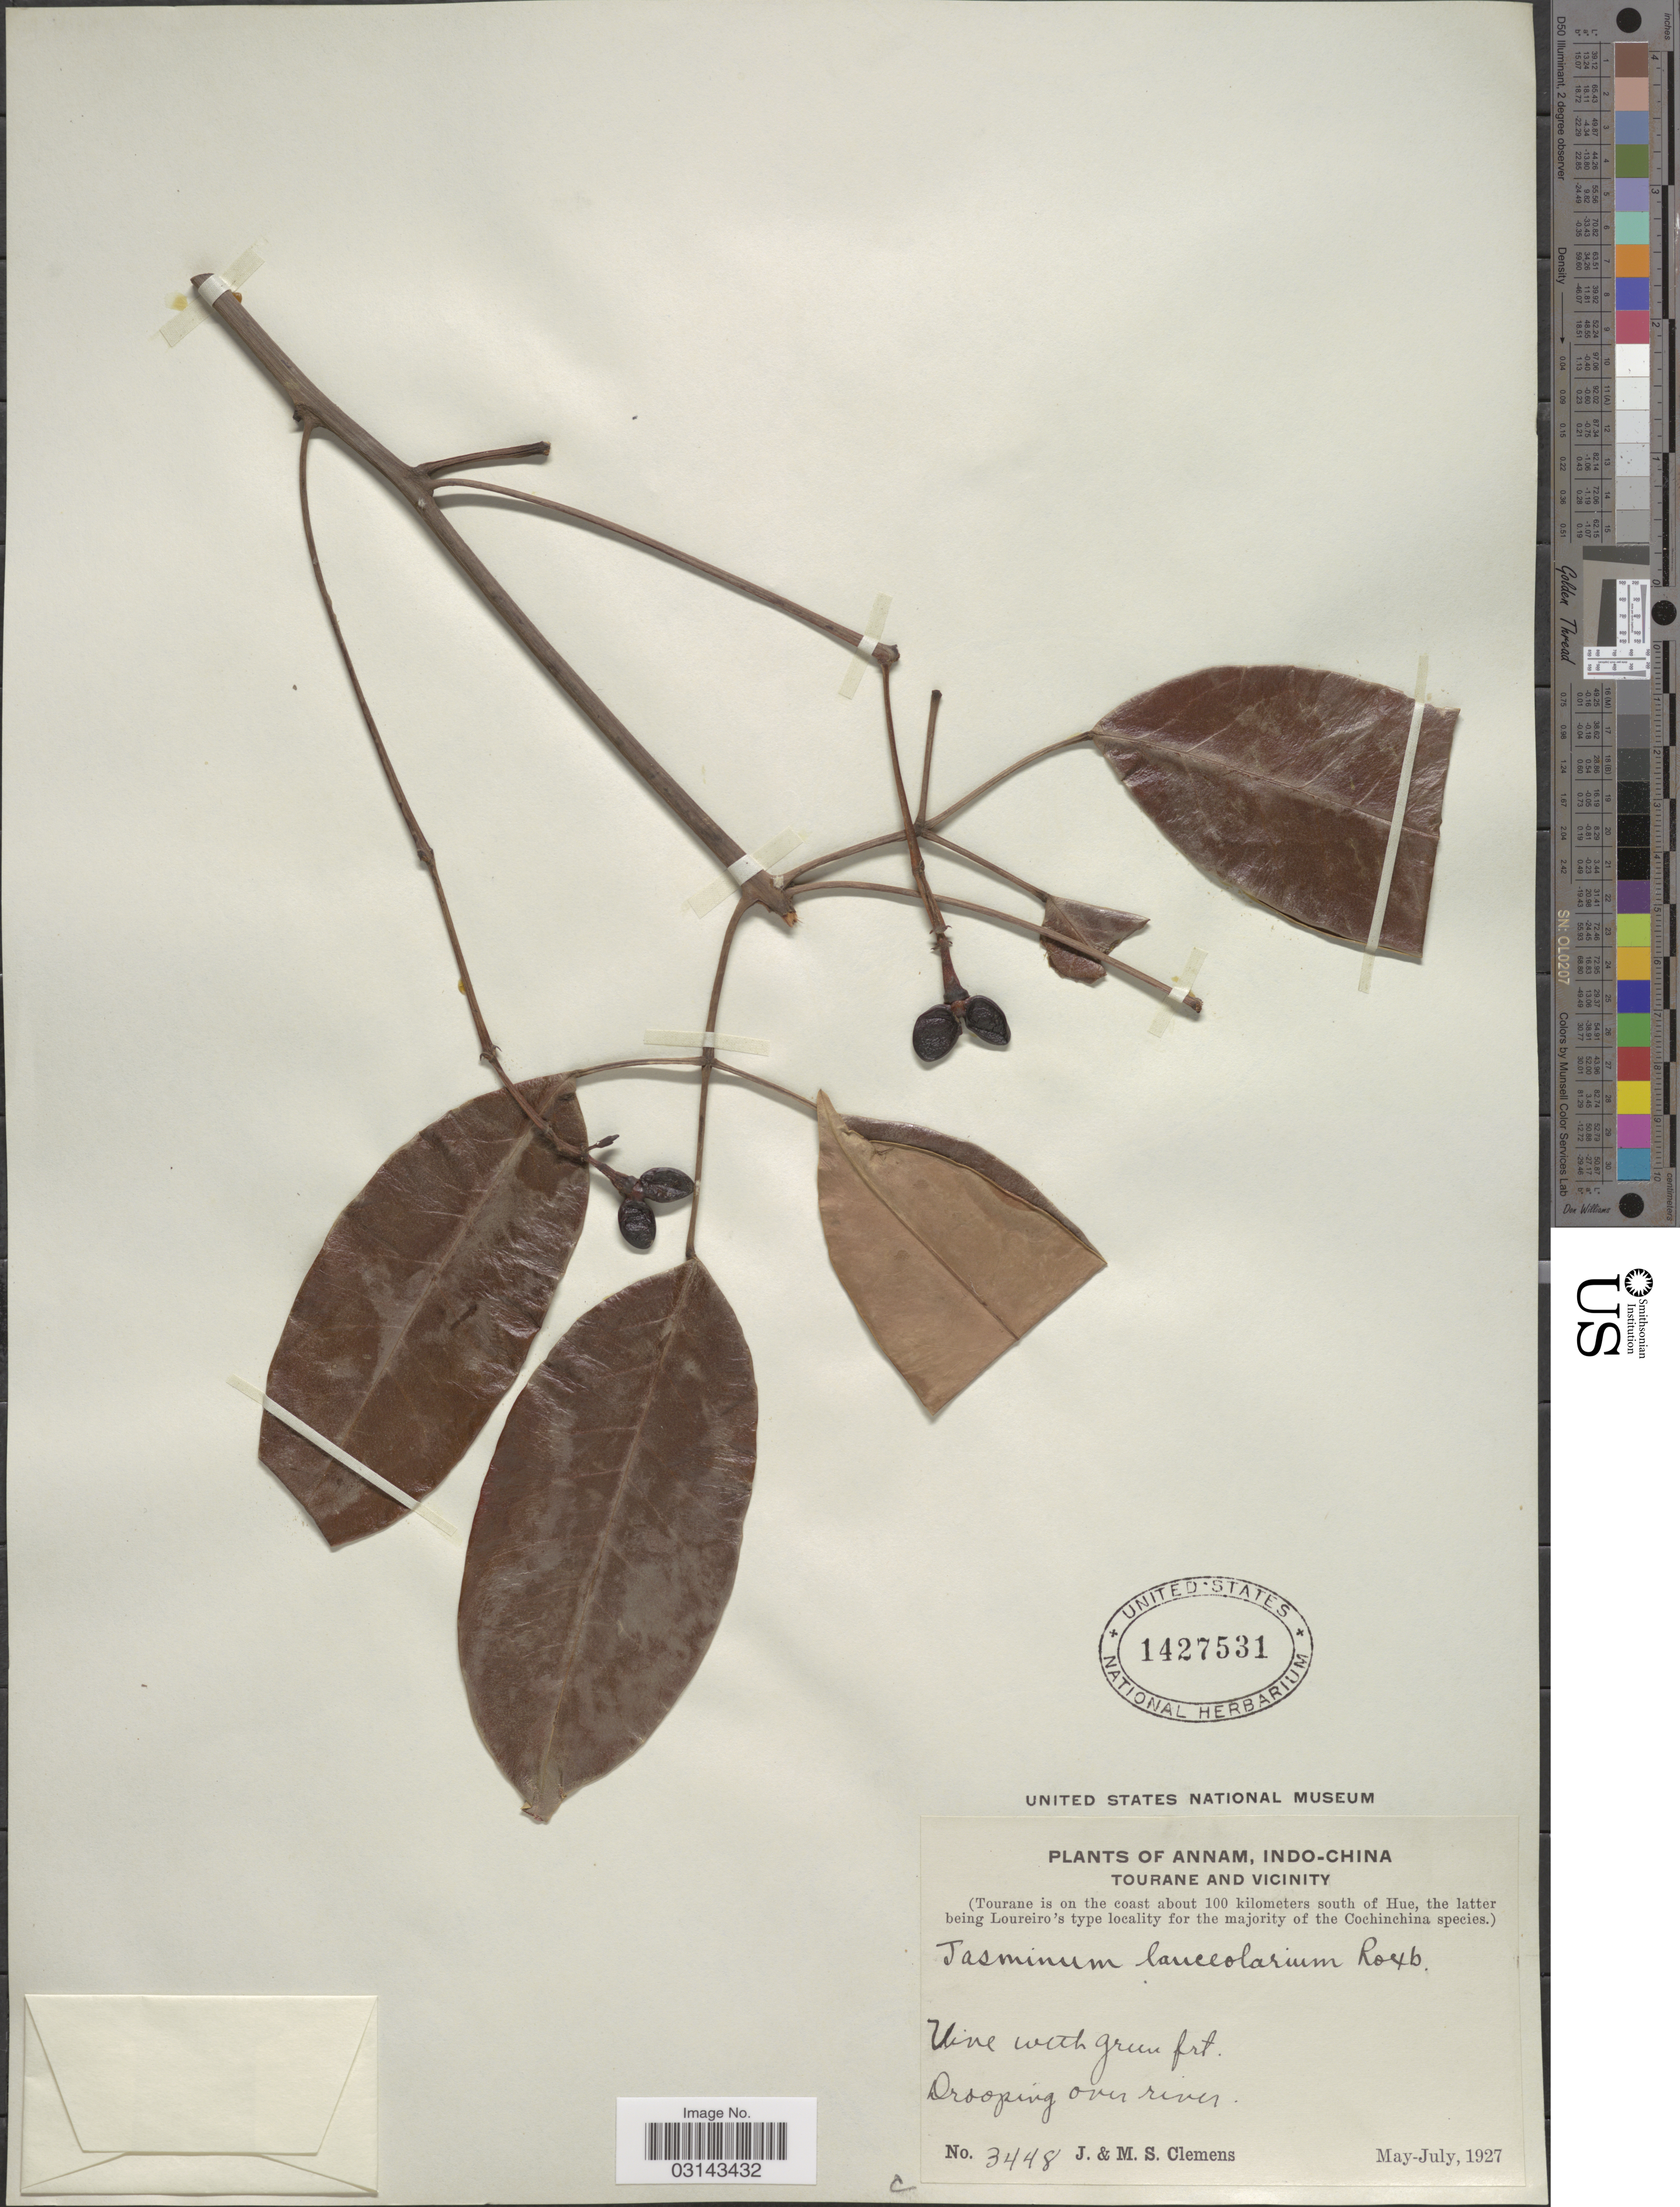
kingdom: Plantae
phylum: Tracheophyta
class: Magnoliopsida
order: Lamiales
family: Oleaceae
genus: Jasminum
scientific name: Jasminum lanceolarium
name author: Roxb.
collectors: J. Clemens & M. S. Clemens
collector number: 3448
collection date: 1927-05/1927-07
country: Vietnam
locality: Annam, Indo-China. Tourane and vicinity. (Tourane is on the coast about 100 kilometers south of Hue).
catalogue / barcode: US 1427531